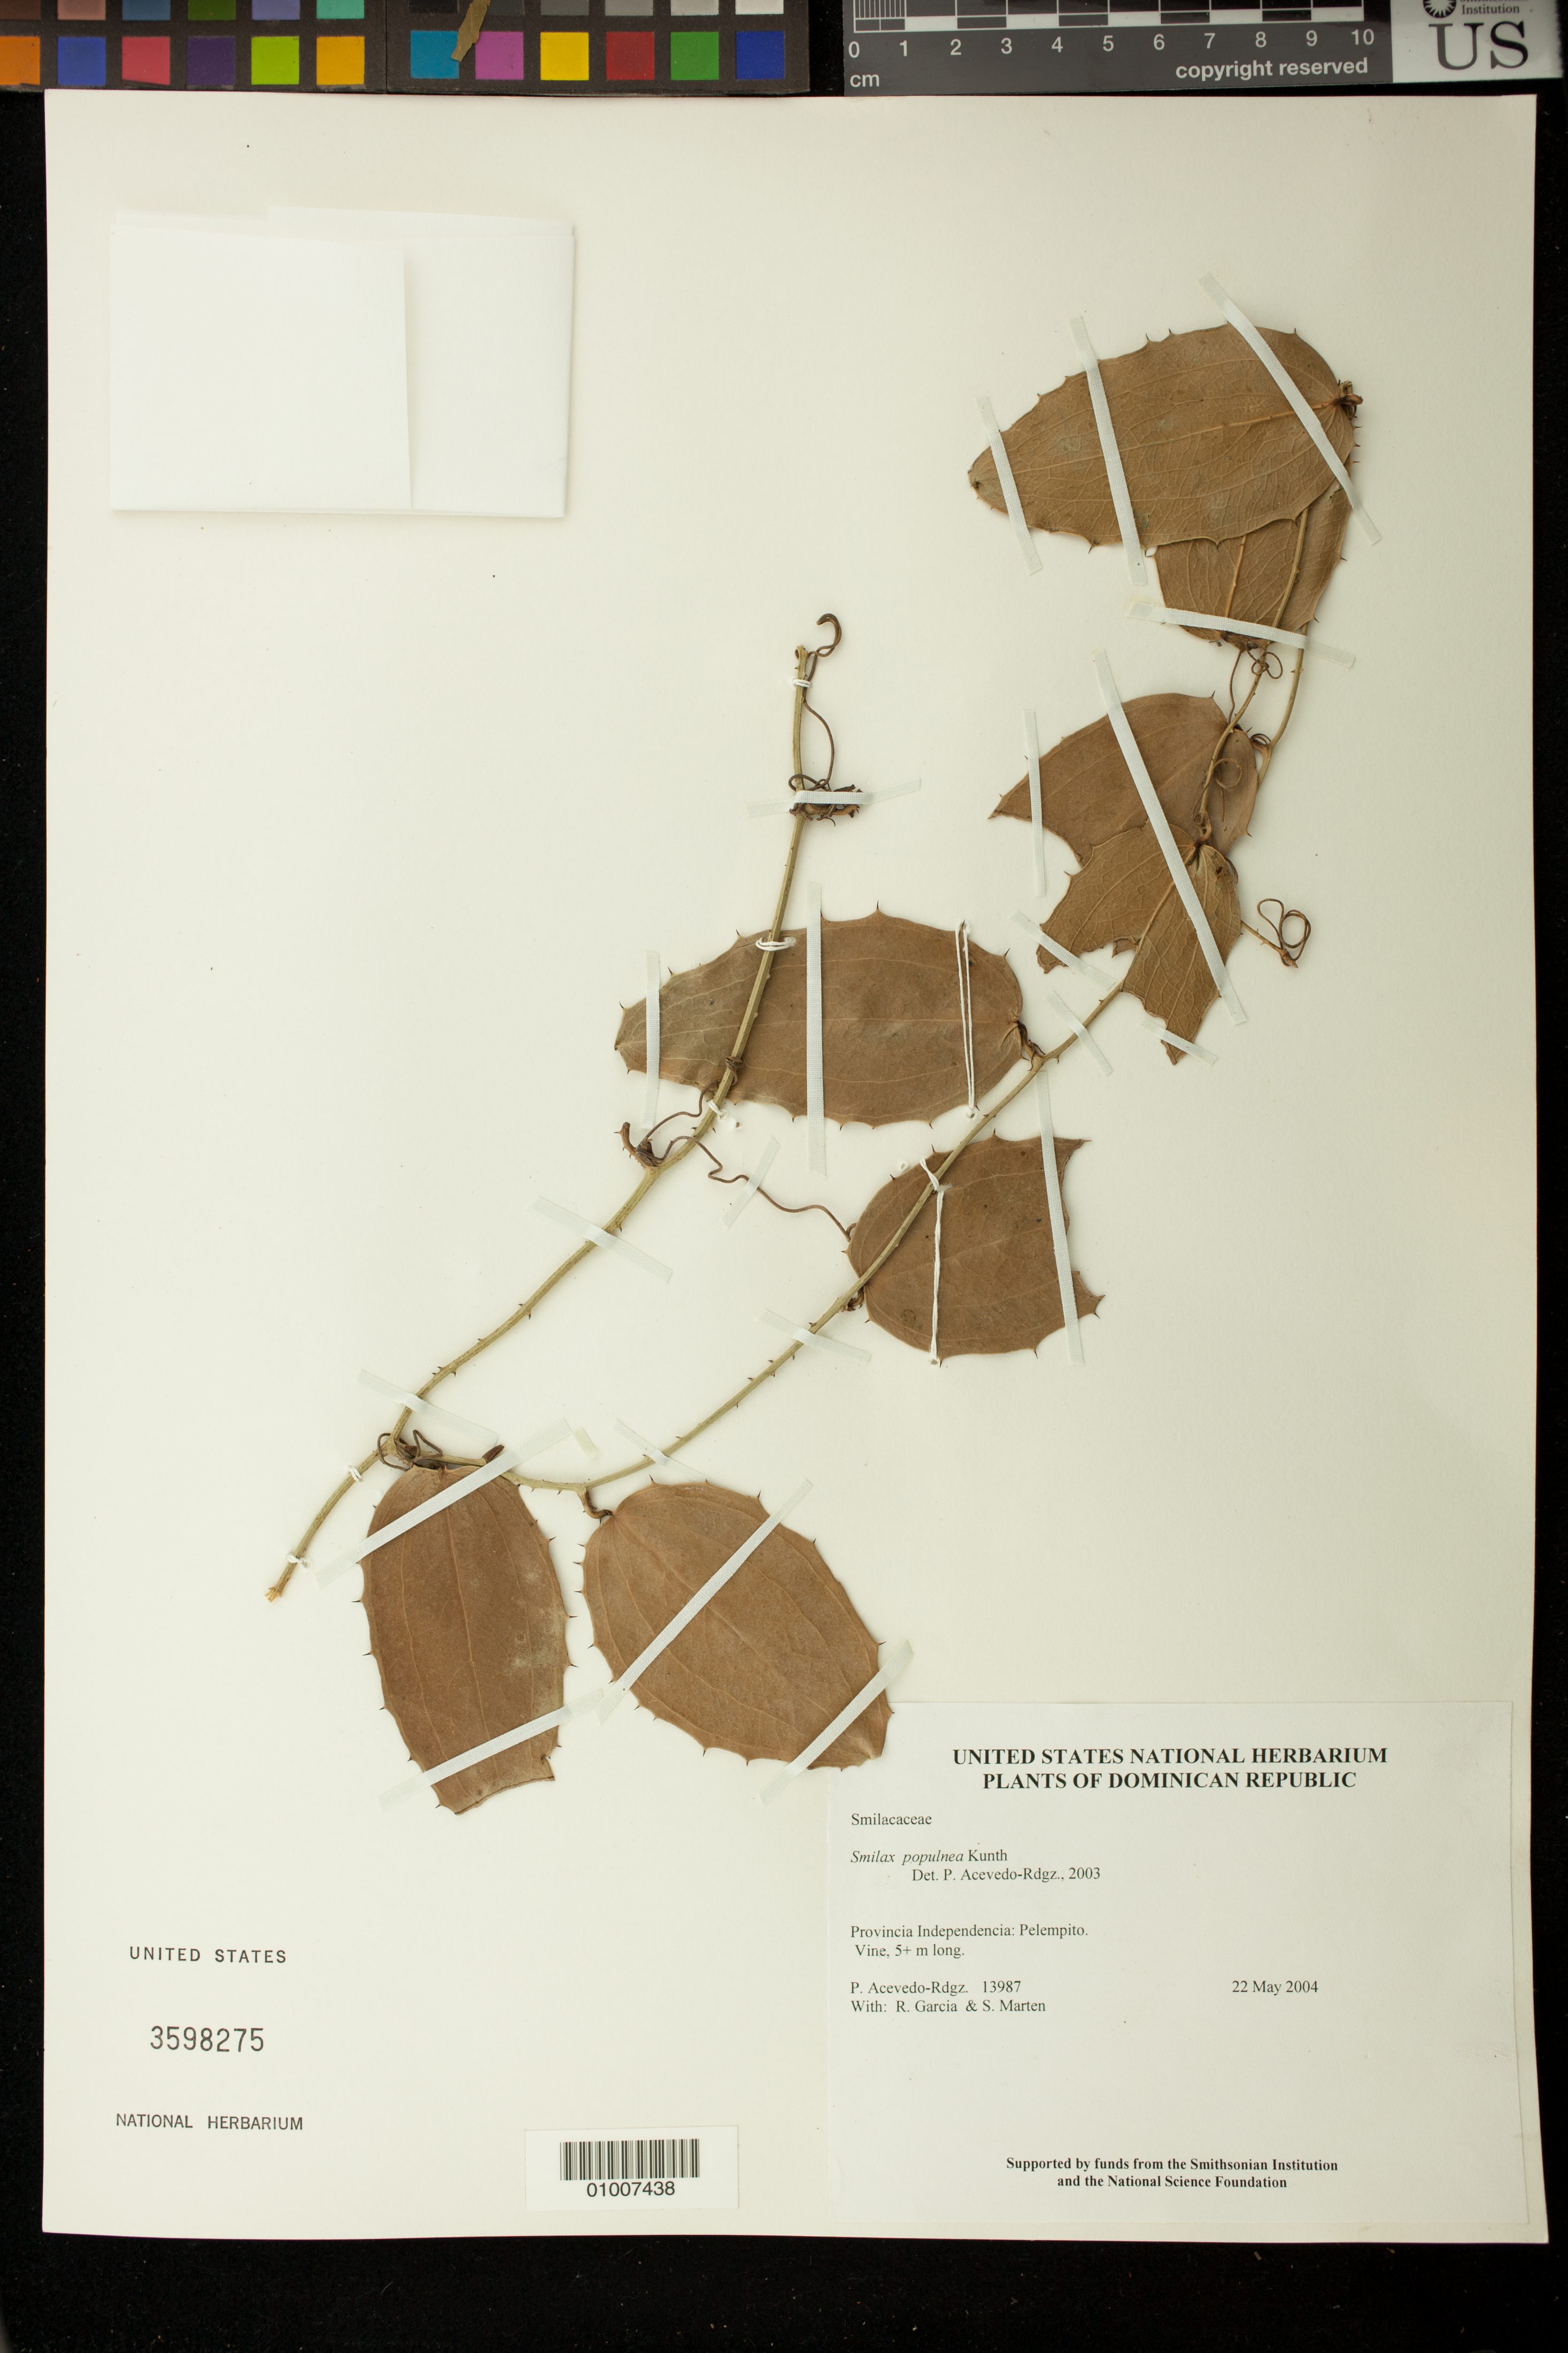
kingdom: Plantae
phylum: Tracheophyta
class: Liliopsida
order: Liliales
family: Smilacaceae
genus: Smilax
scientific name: Smilax populnea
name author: Kunth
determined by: Acevedo-Rodríguez, P., (BOT), Smithsonian Institution - National Museum of Natural History (UNITED STATES)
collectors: P. Acevedo-Rodr., R. G. García & S. Marten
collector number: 13987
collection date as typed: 22 May 2004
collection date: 2004-05-22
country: Dominican Republic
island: Hispaniola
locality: Provincia Independencia: Pelempito.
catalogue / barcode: US 3598275